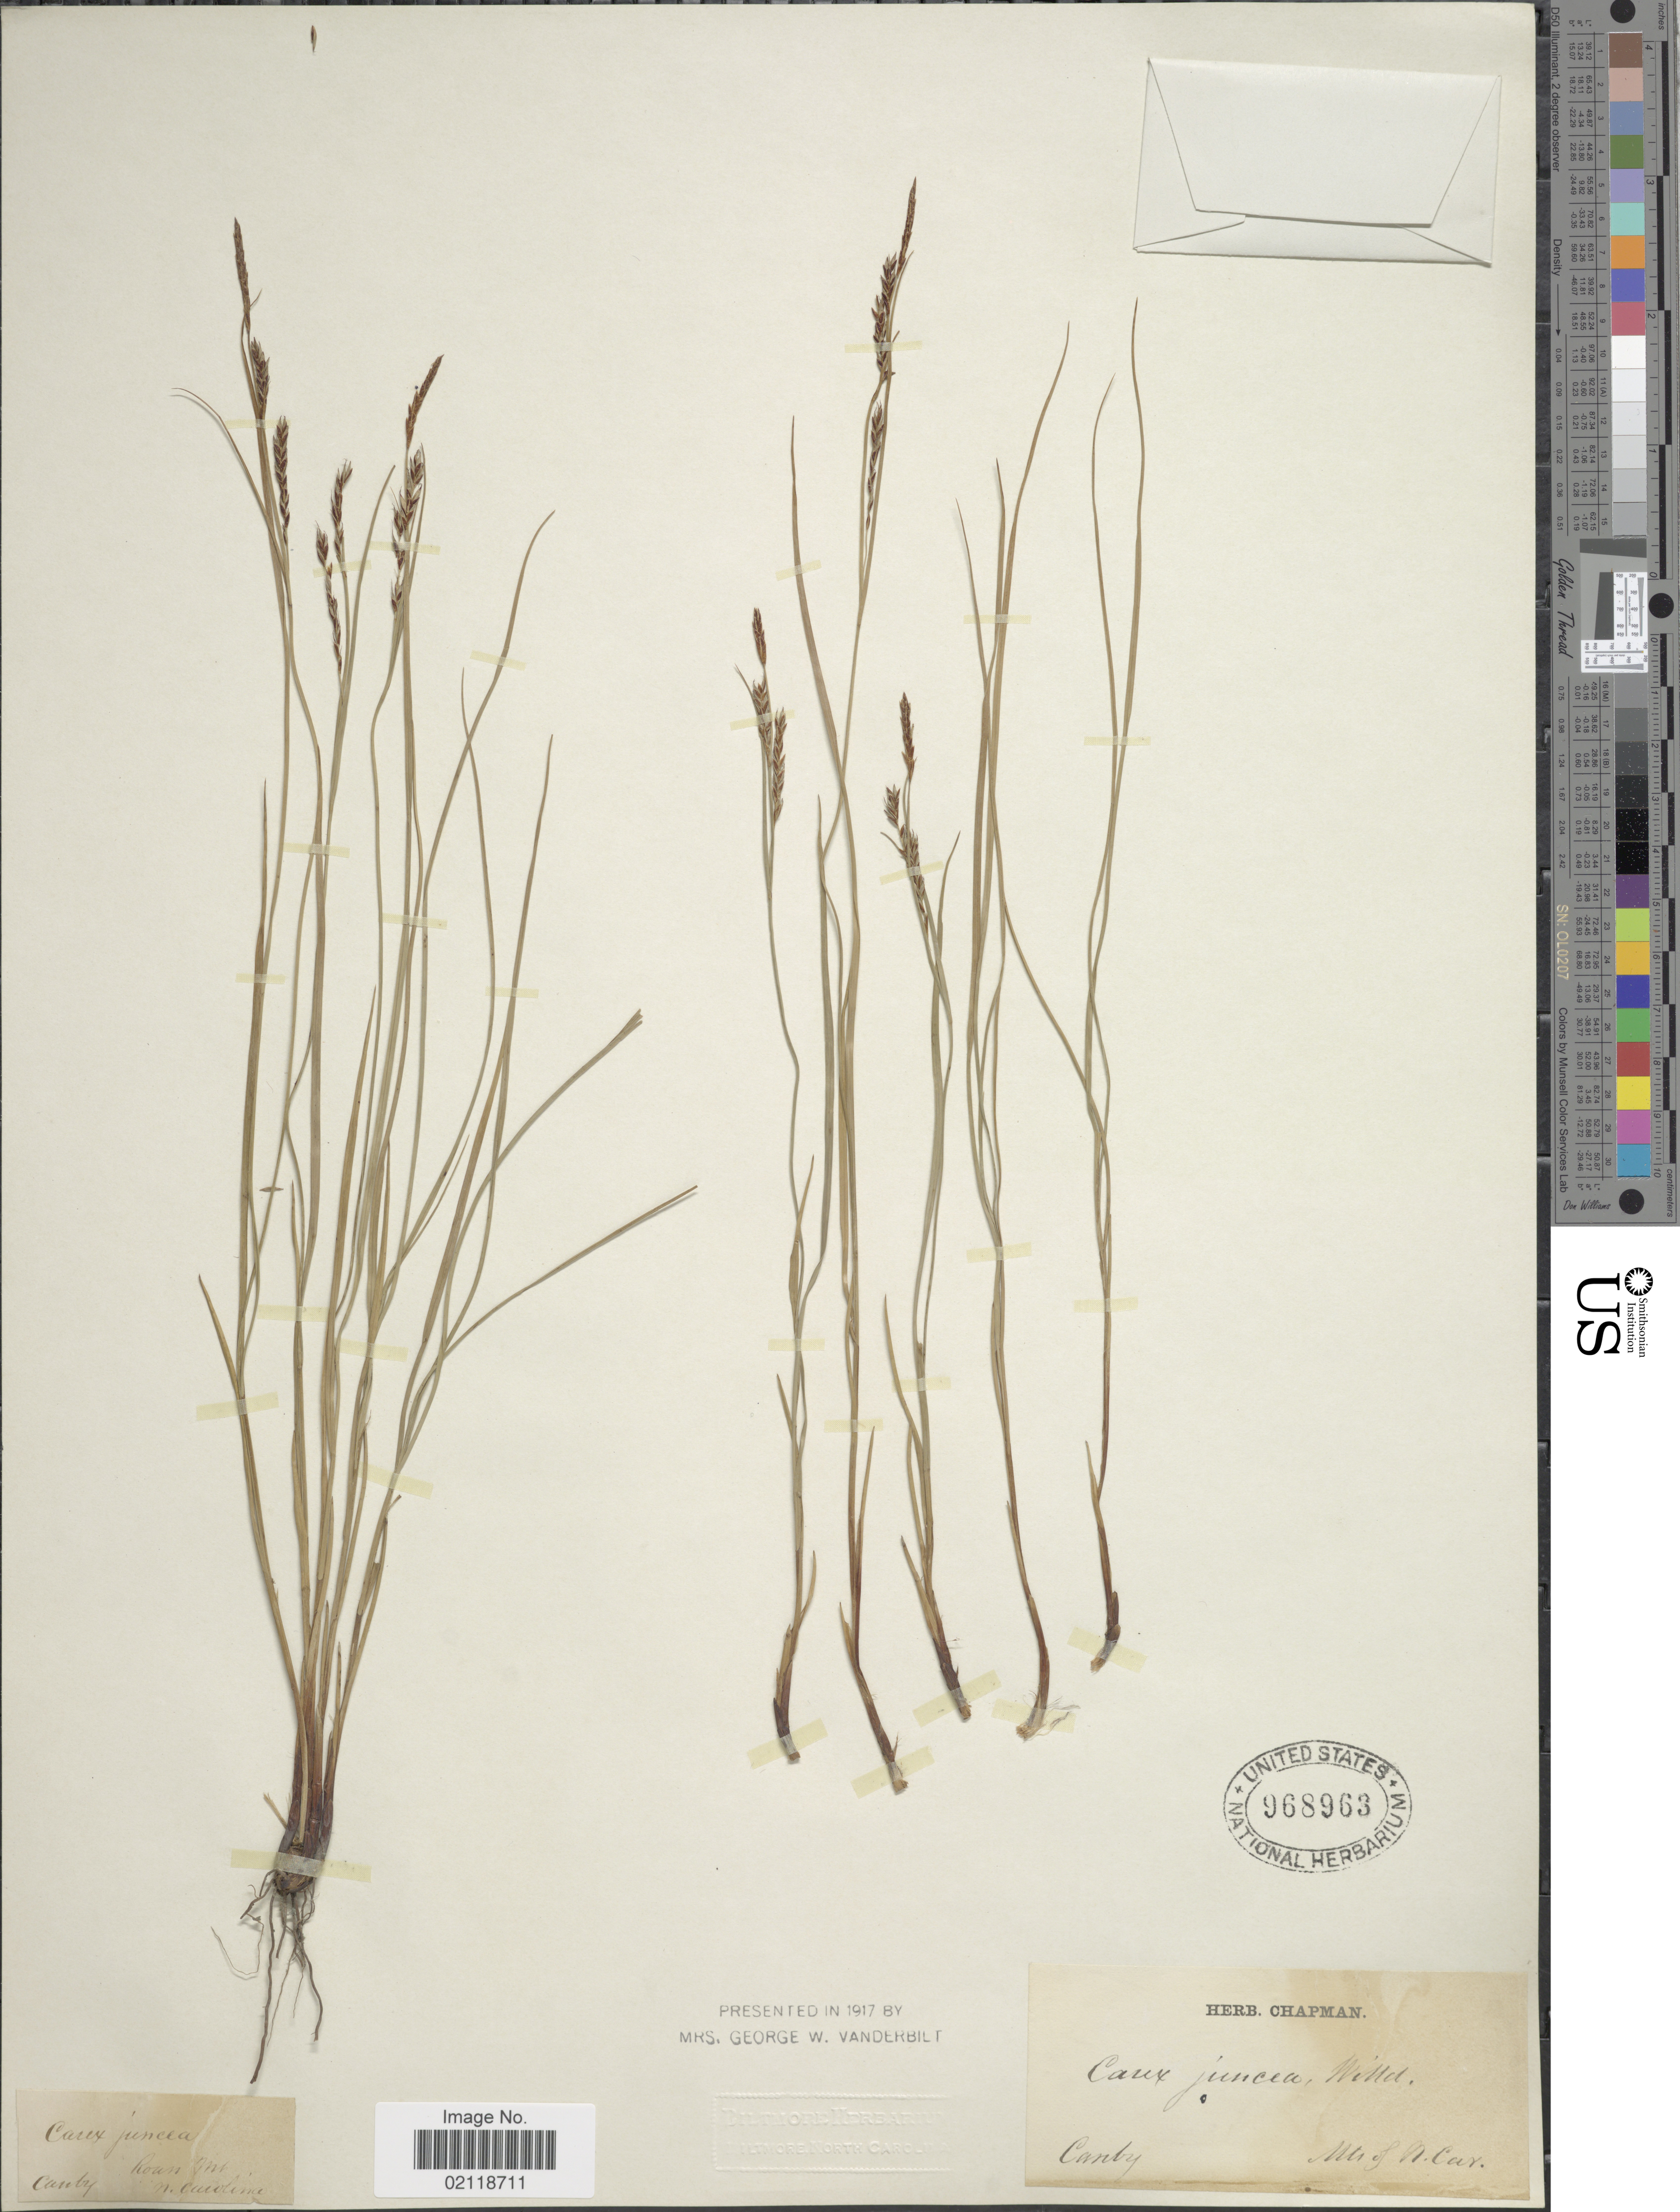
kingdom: Plantae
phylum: Tracheophyta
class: Liliopsida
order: Poales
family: Cyperaceae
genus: Carex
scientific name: Carex misera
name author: Buckley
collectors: Canby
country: United States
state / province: North Carolina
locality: Roan Mt., Mts. of N. Car.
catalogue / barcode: US 968963